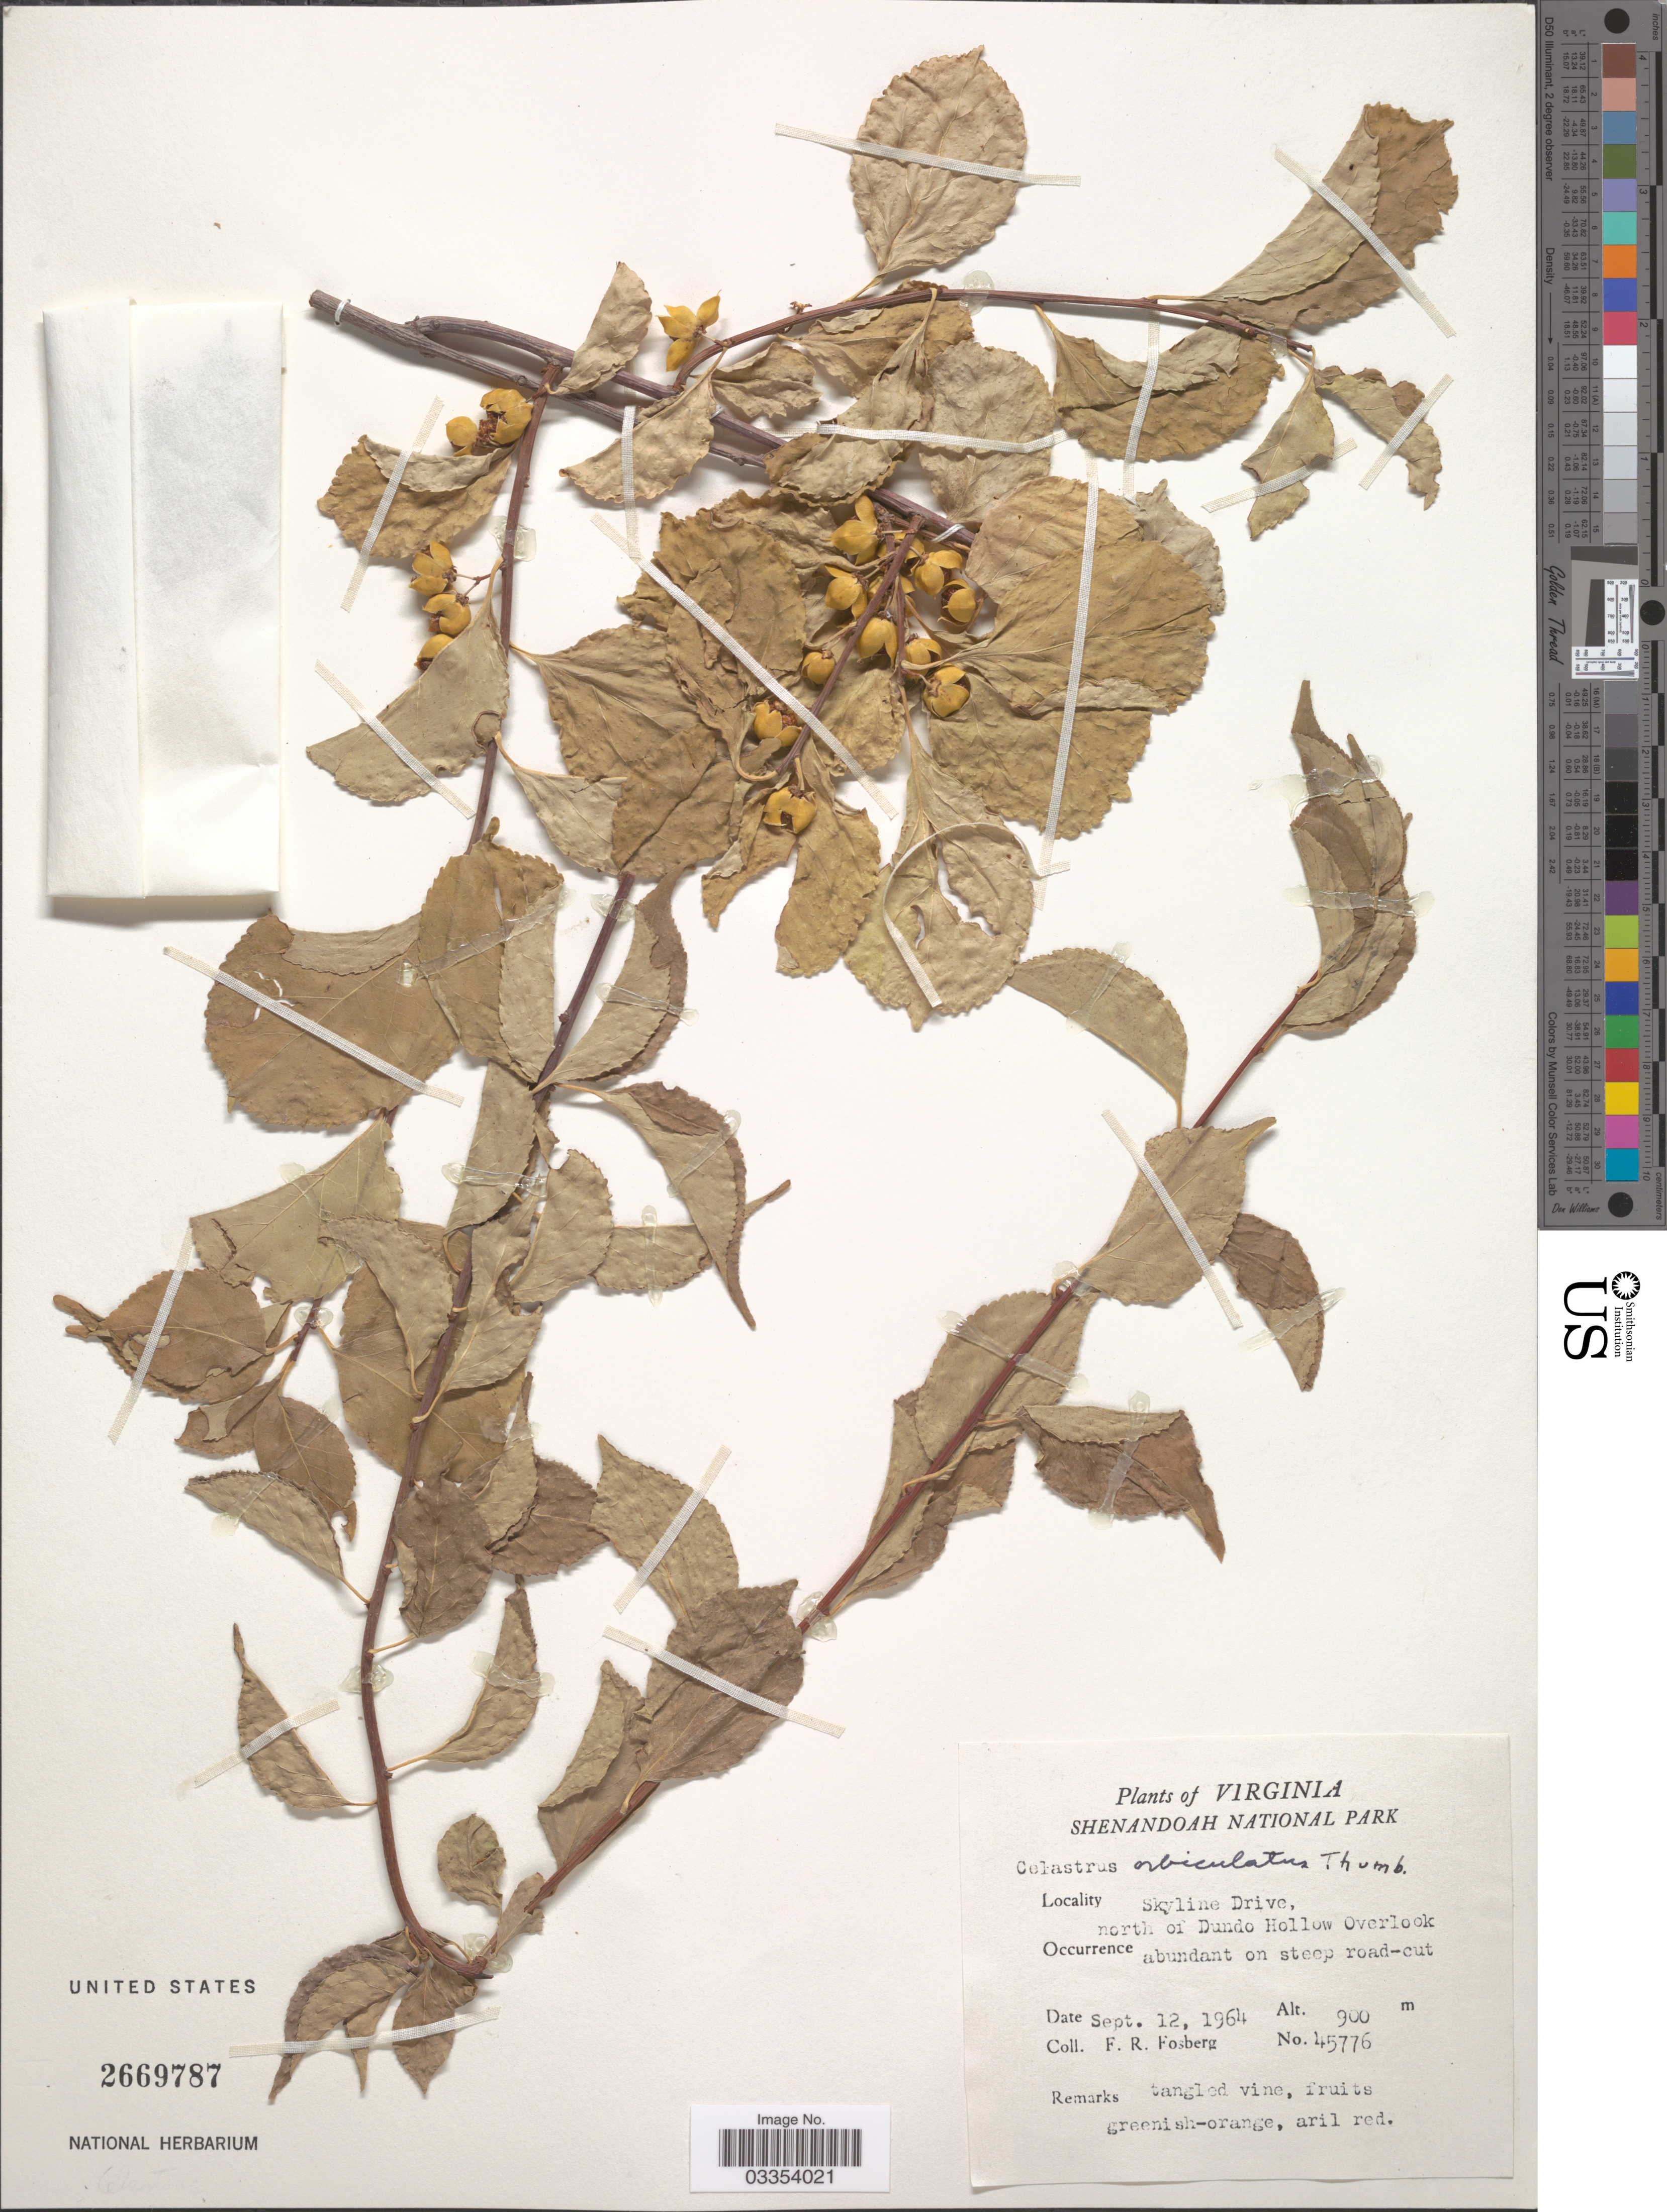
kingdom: Plantae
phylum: Tracheophyta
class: Magnoliopsida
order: Celastrales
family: Celastraceae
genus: Celastrus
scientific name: Celastrus orbiculatus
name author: Thunb.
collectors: F. R. Fosberg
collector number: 45776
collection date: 1964-09-12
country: United States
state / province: Virginia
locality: Shenandoah National Park. Skyline Drive, north of Dundo Hollow Overlook.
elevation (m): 900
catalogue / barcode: US 2669787